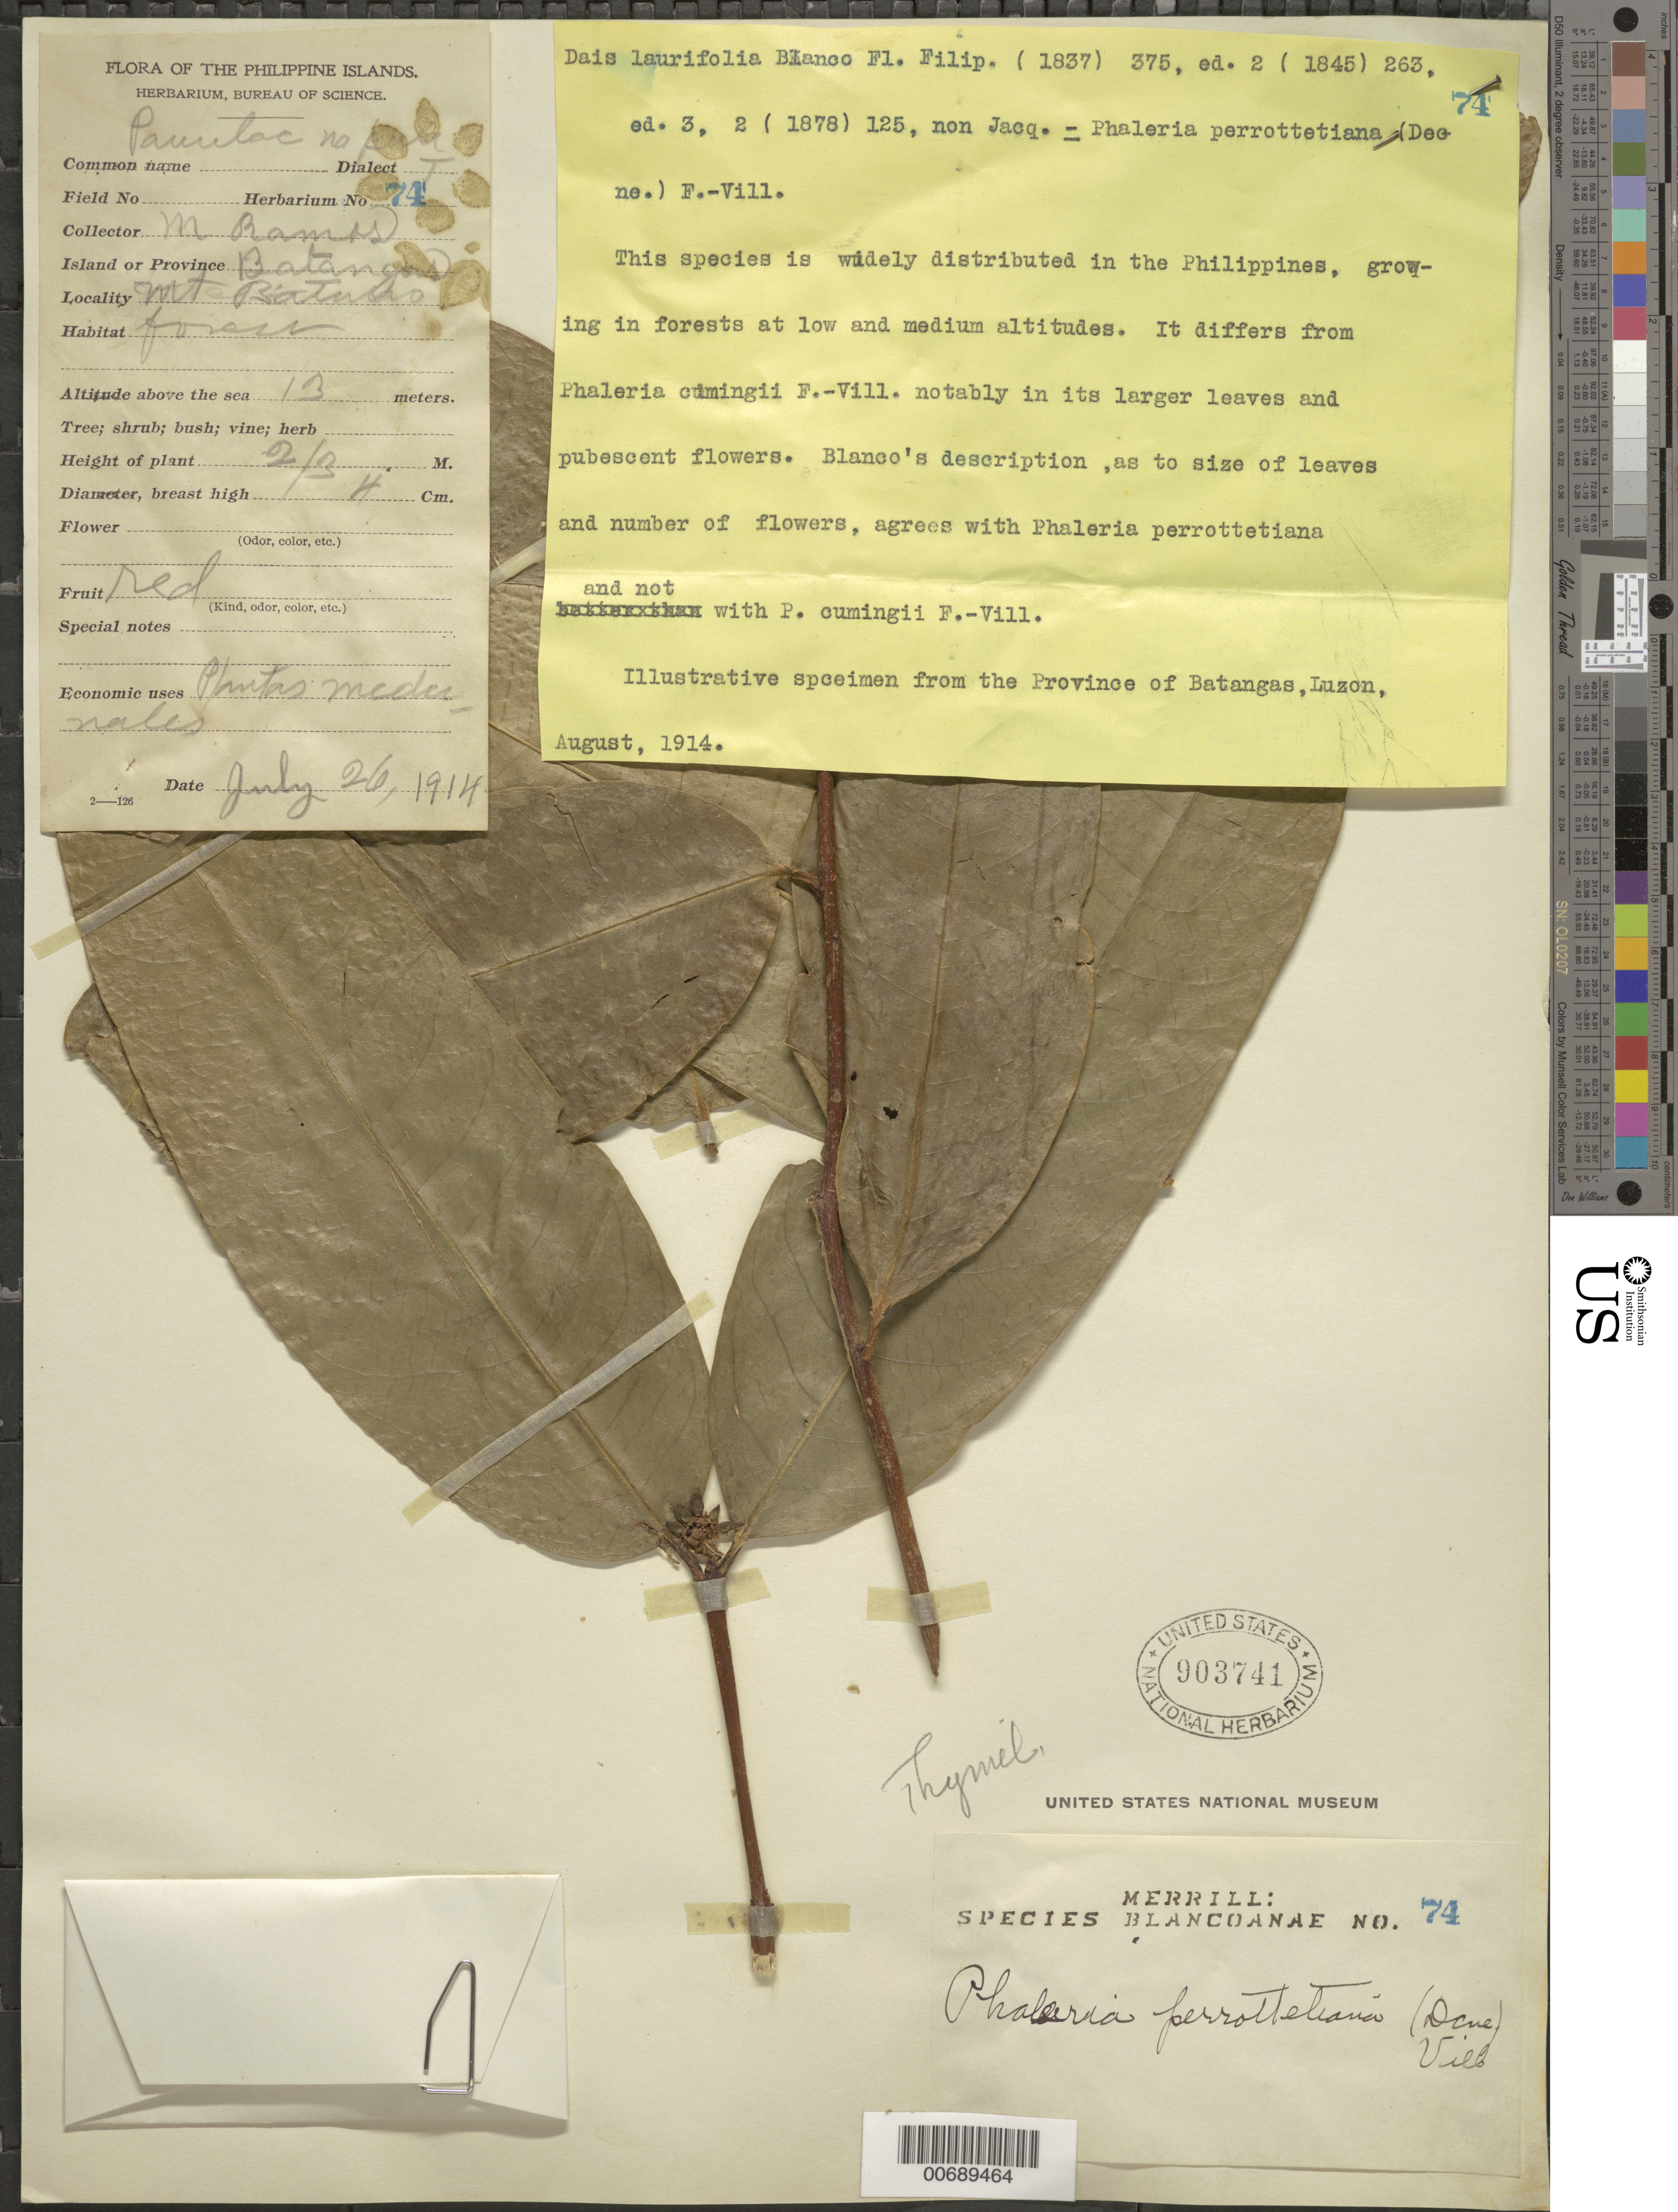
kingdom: Plantae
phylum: Tracheophyta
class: Magnoliopsida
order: Malvales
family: Thymelaeaceae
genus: Phaleria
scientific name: Phaleria perrottetiana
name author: (Decne.) Fern.-Vill.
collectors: M. Ramos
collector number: Sp. Blancoan. 0074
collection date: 1914-08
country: Philippines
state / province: Calabarzon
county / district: Batangas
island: Luzon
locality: Batangas, Mt. Batulao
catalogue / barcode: US 903741